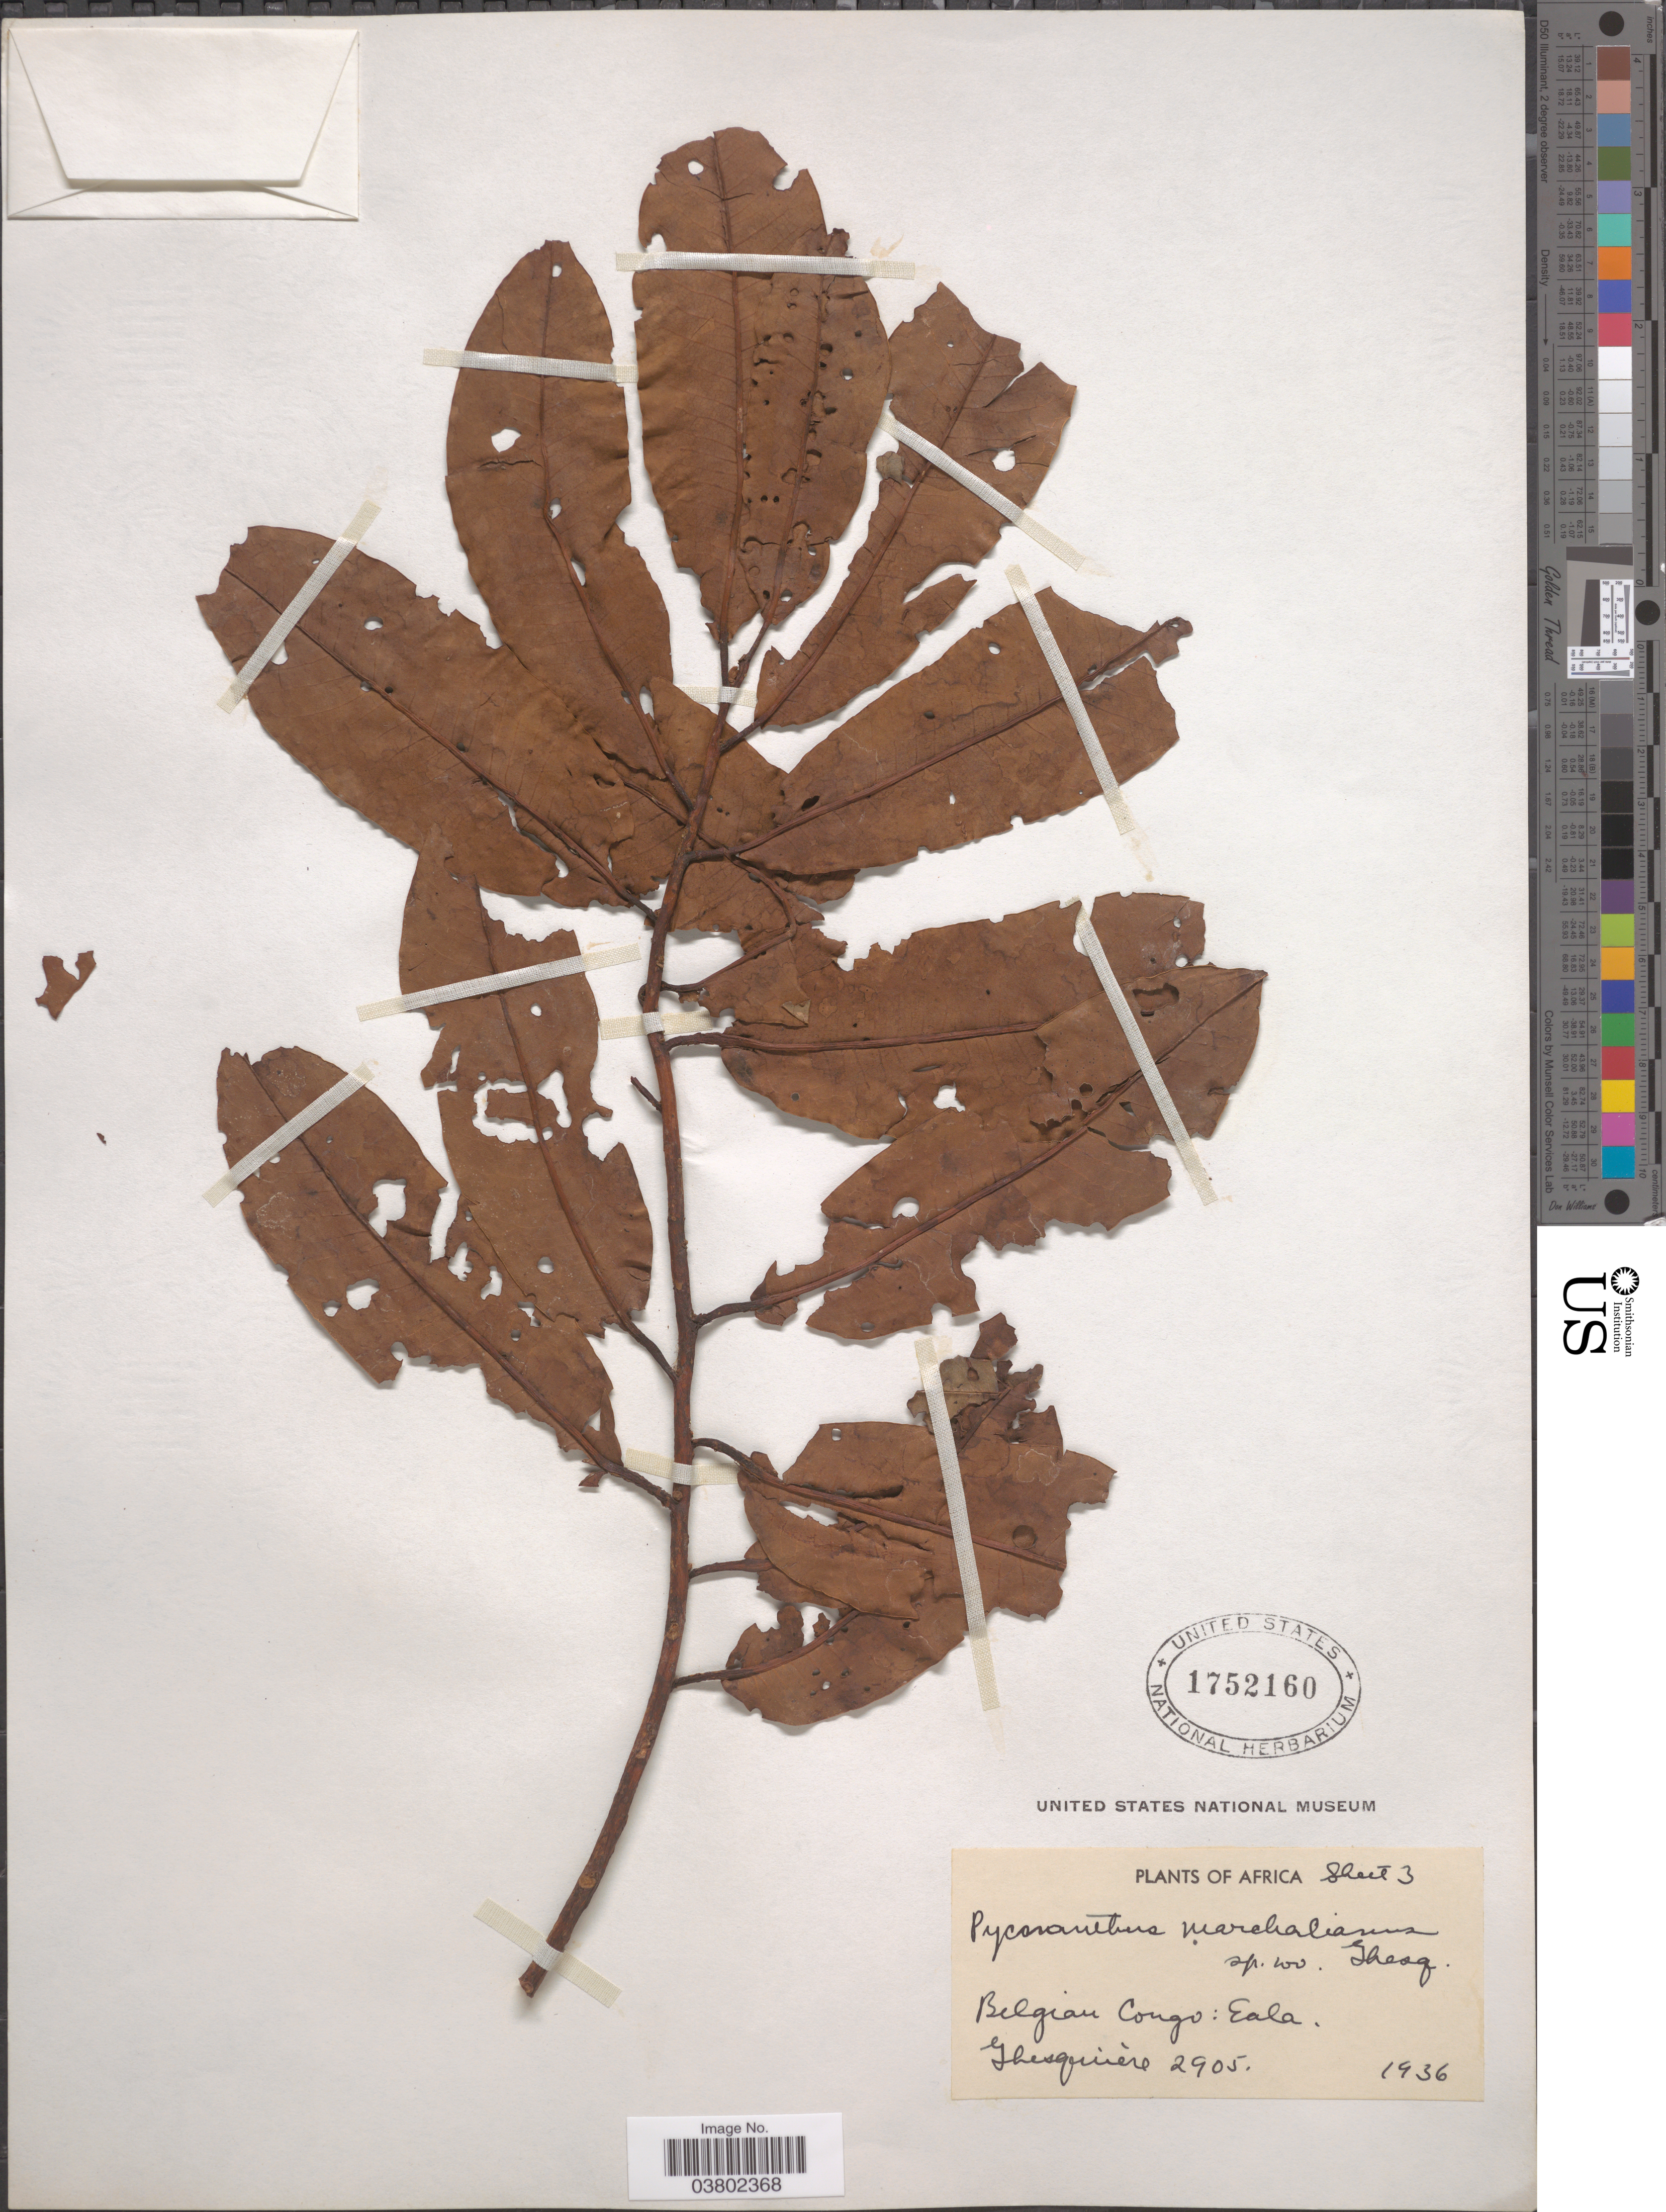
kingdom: Plantae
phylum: Tracheophyta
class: Magnoliopsida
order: Magnoliales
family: Myristicaceae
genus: Pycnanthus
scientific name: Pycnanthus marchalianus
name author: Ghesq.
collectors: Ghesquière.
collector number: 2905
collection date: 1936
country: Congo, Democratic Republic of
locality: Belgian Congo: Eala.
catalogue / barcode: US 1752160